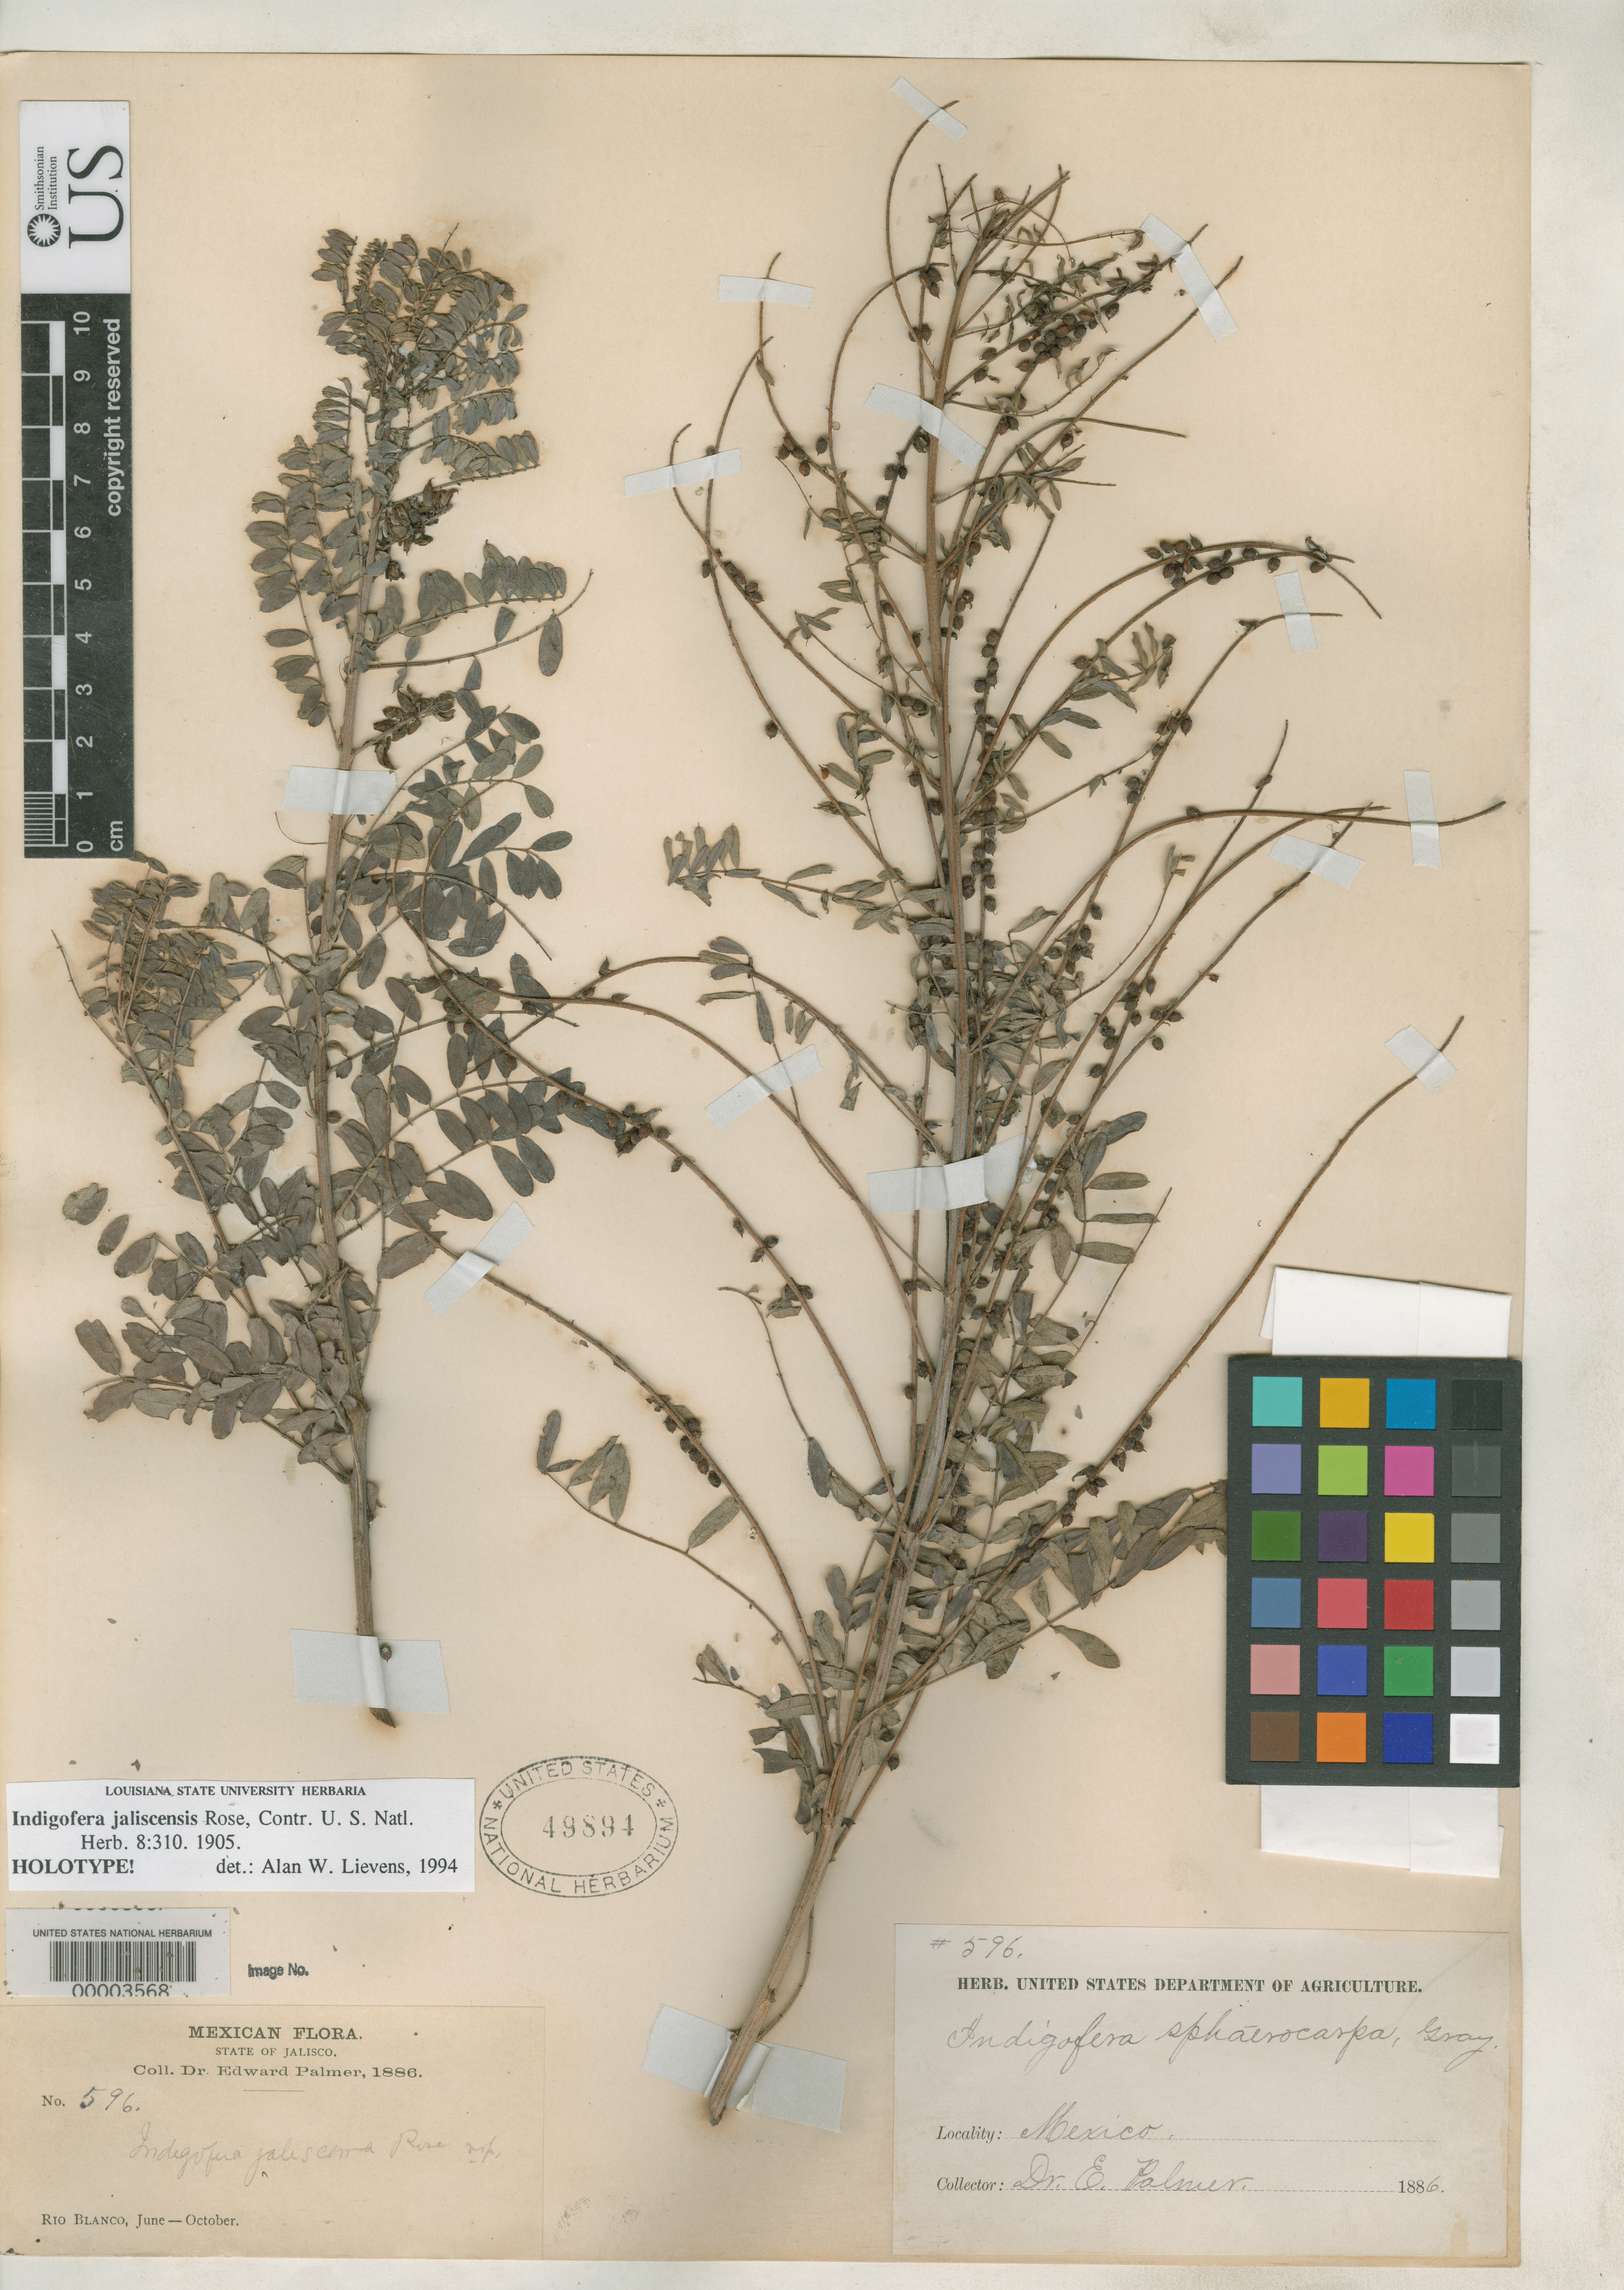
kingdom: Plantae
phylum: Tracheophyta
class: Magnoliopsida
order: Fabales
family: Fabaceae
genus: Indigofera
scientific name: Indigofera jaliscensis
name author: Rose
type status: Holotype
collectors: E. Palmer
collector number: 596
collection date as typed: Jun 1886 to -- Oct 1886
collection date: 1886-06/1886-10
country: Mexico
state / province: Jalisco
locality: Rio Blanco.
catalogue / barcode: US 49894